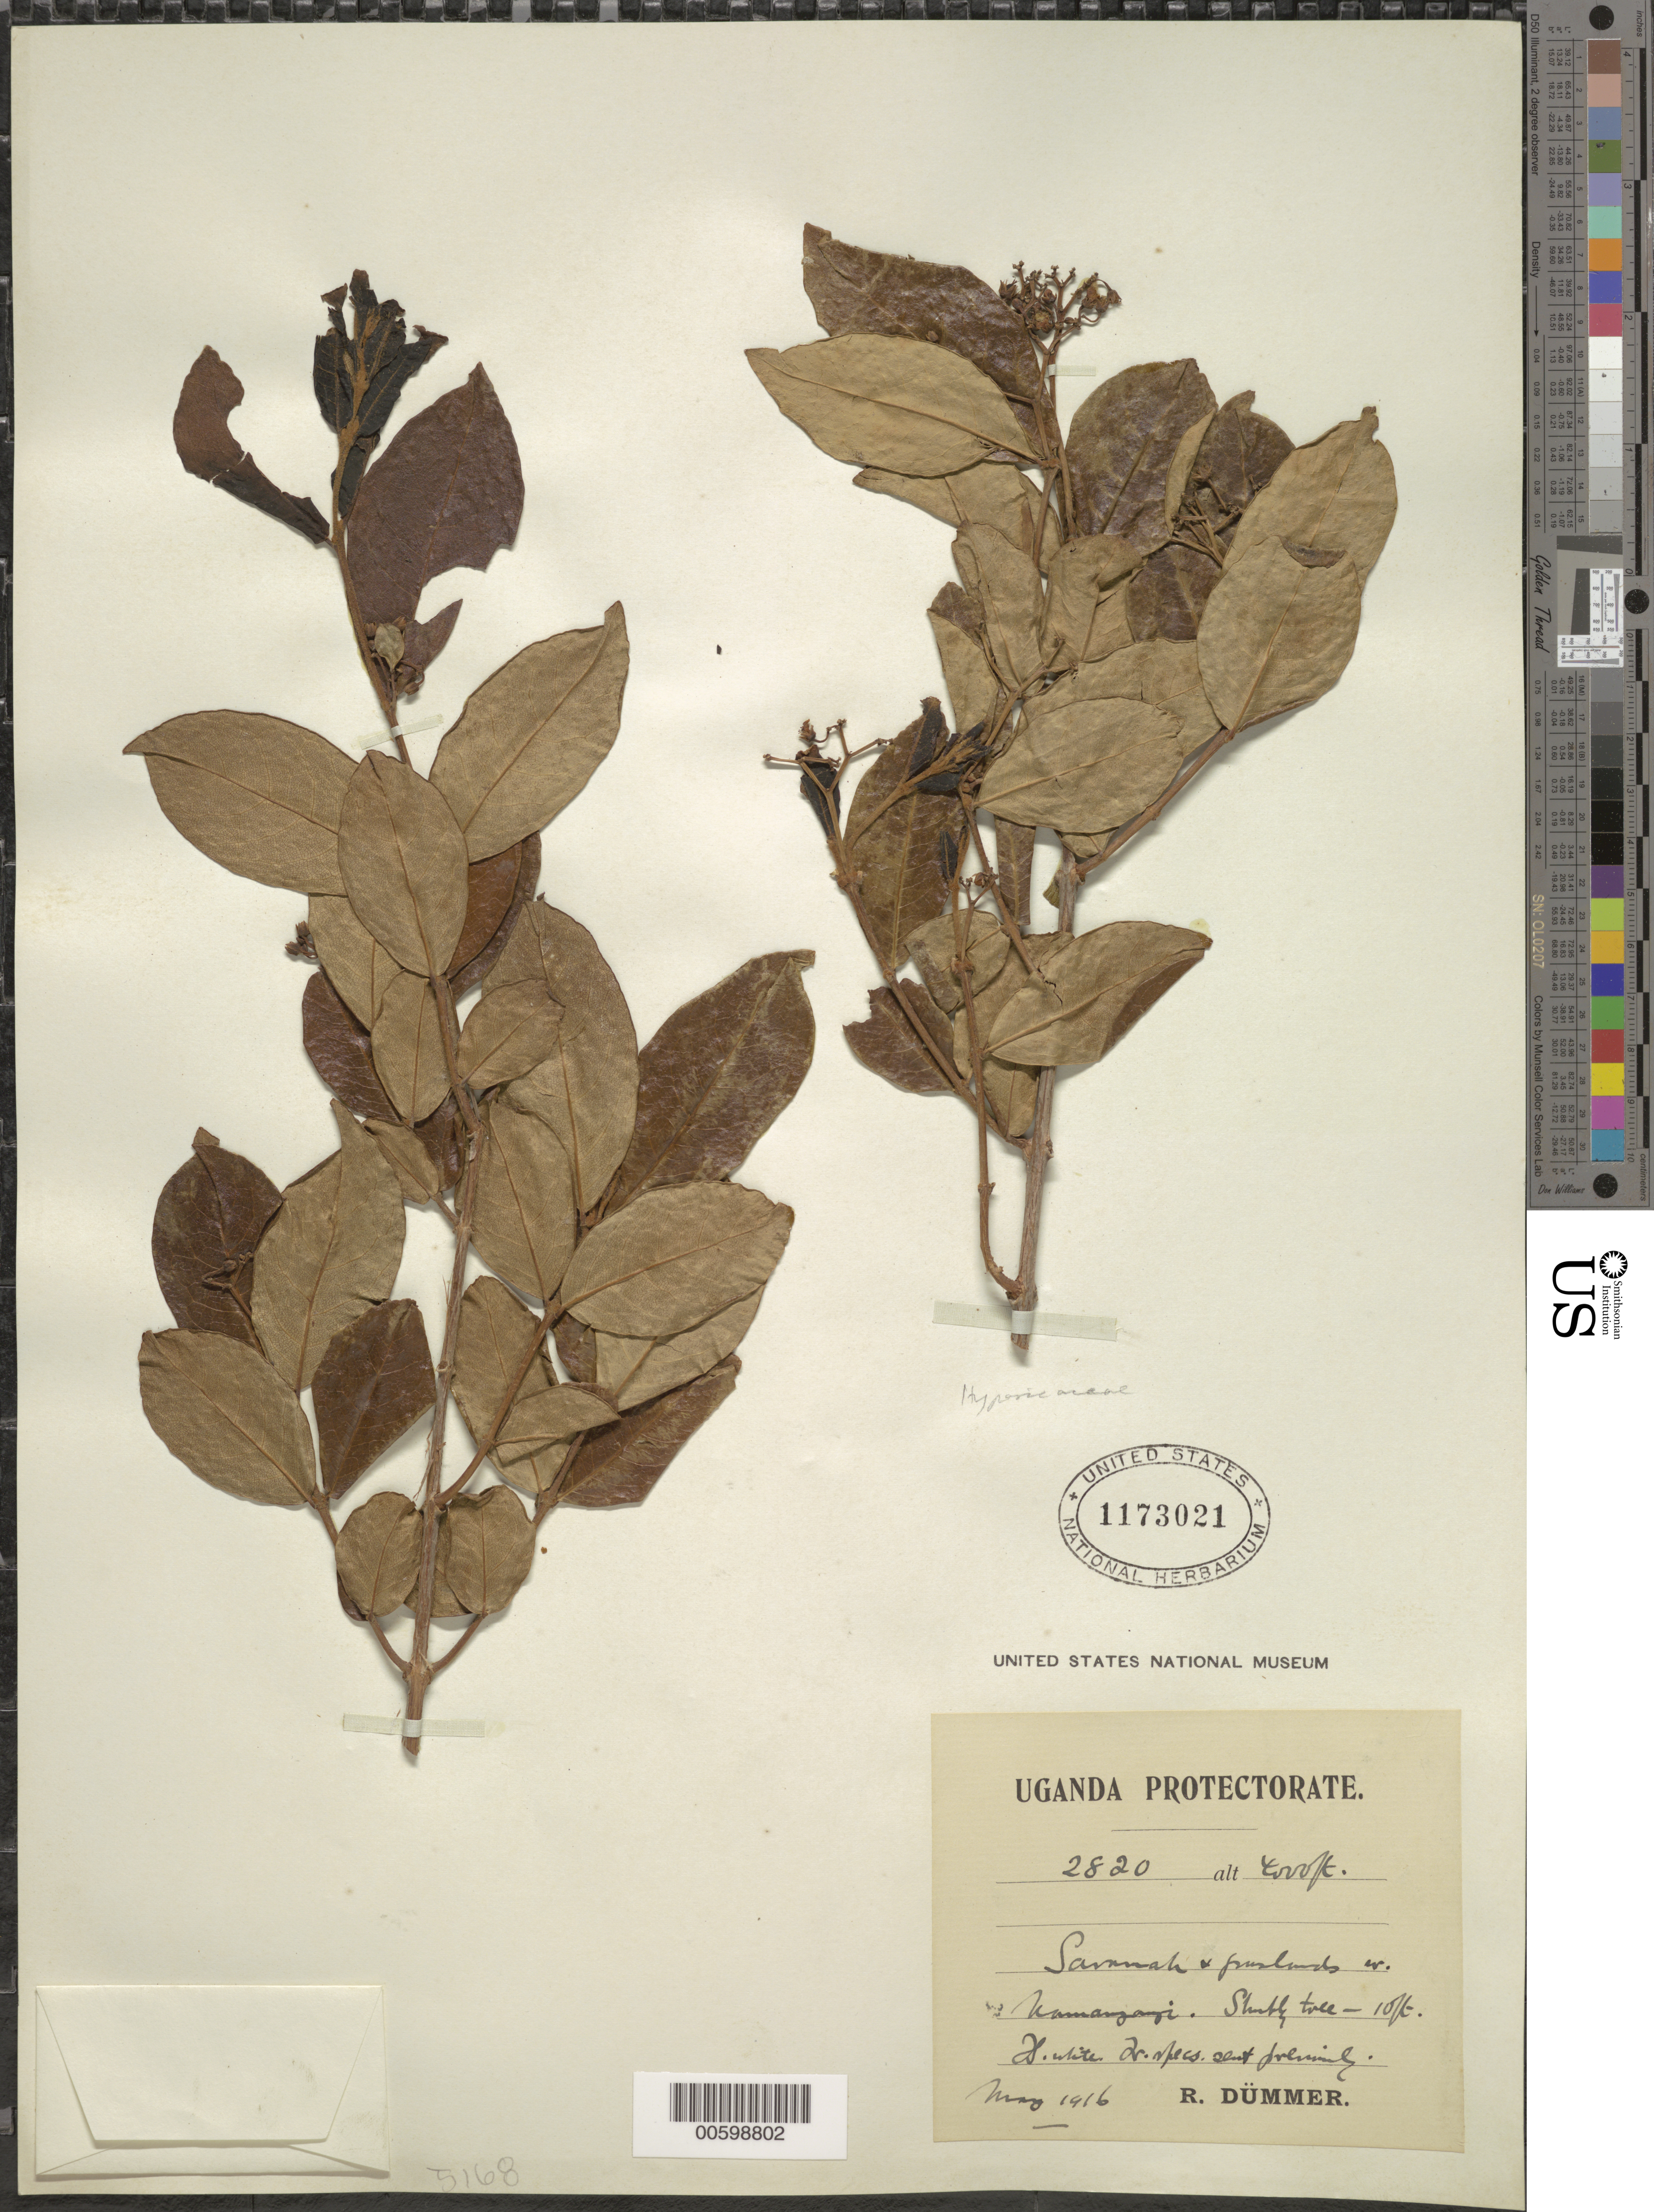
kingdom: Plantae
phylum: Tracheophyta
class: Magnoliopsida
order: Malpighiales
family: Clusiaceae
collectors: R. A. Dümmer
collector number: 2820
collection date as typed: May 1916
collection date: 1916-05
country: Uganda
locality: Kamanyagi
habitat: Savannah and grasslands, shrub tree - 10ft, fl white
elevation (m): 1219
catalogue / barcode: US 1173021